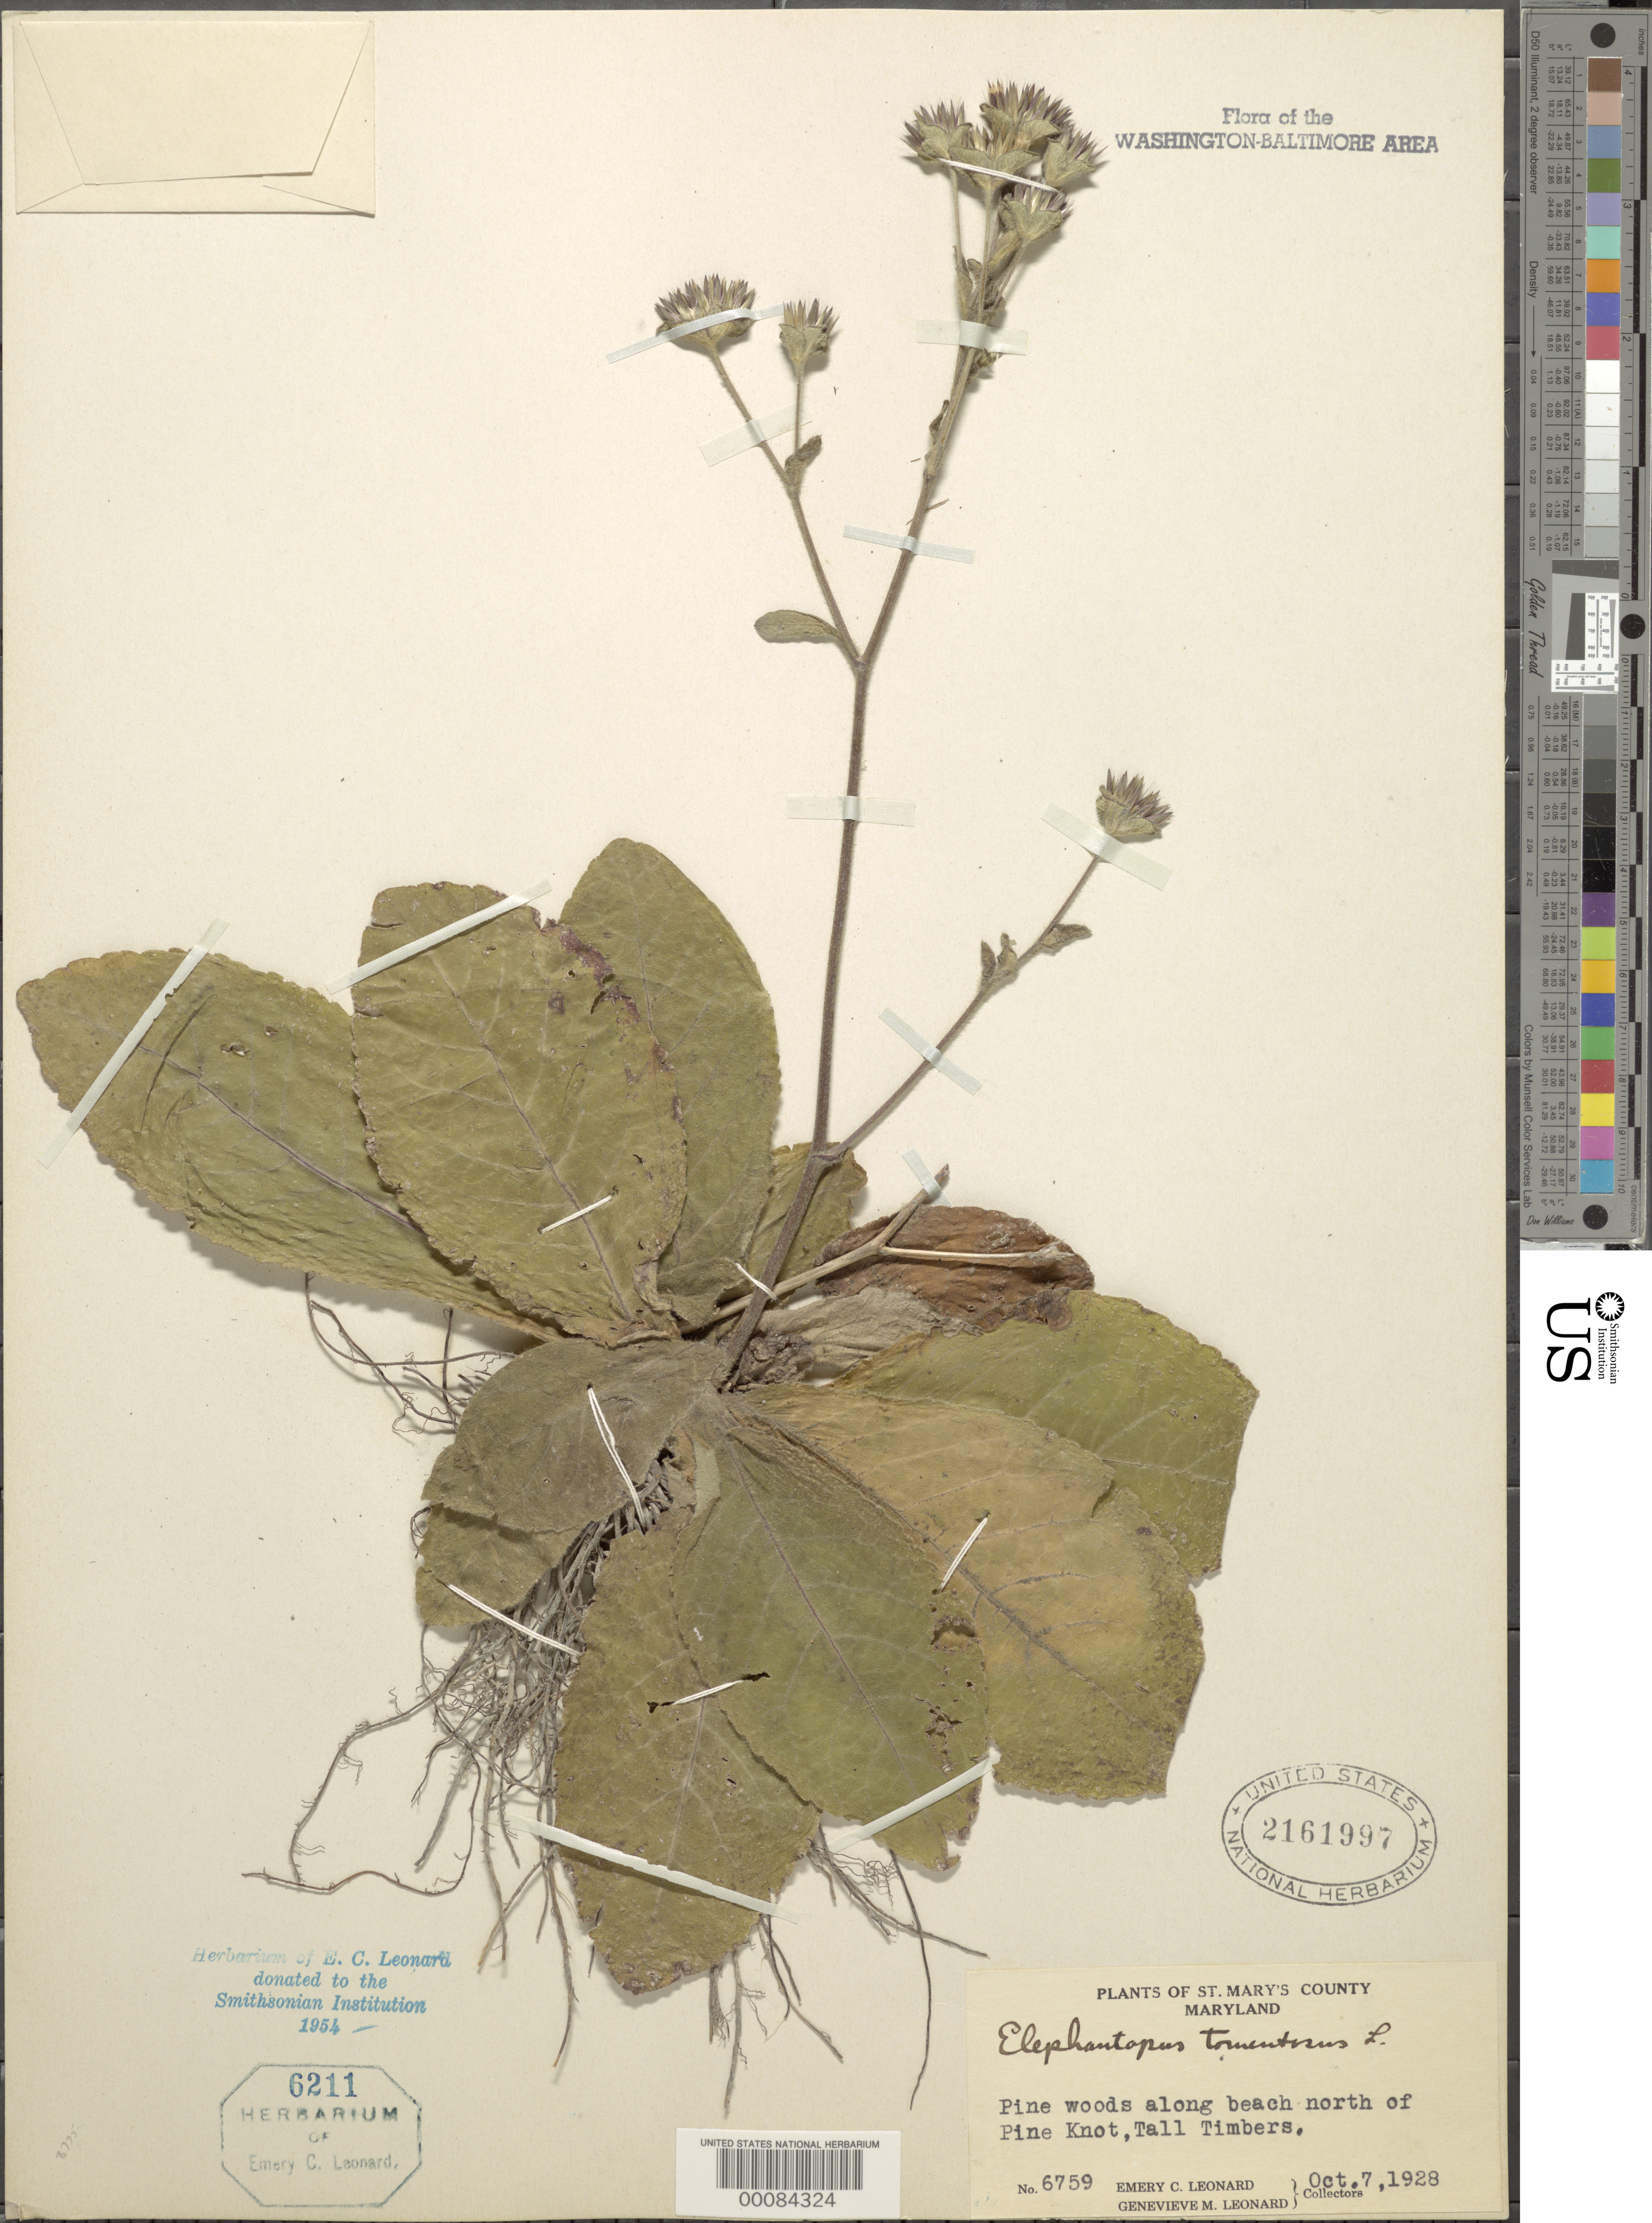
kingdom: Plantae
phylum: Tracheophyta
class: Magnoliopsida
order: Asterales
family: Asteraceae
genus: Elephantopus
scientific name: Elephantopus tomentosus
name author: L.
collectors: E. C. Leonard & G. M. Leonard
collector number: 6759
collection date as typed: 07 Oct 1928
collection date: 1928-10-07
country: United States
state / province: Maryland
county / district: St. Mary's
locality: North of Pine Knot, Tall Timbers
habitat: Pine woods along beach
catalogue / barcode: US 2161997